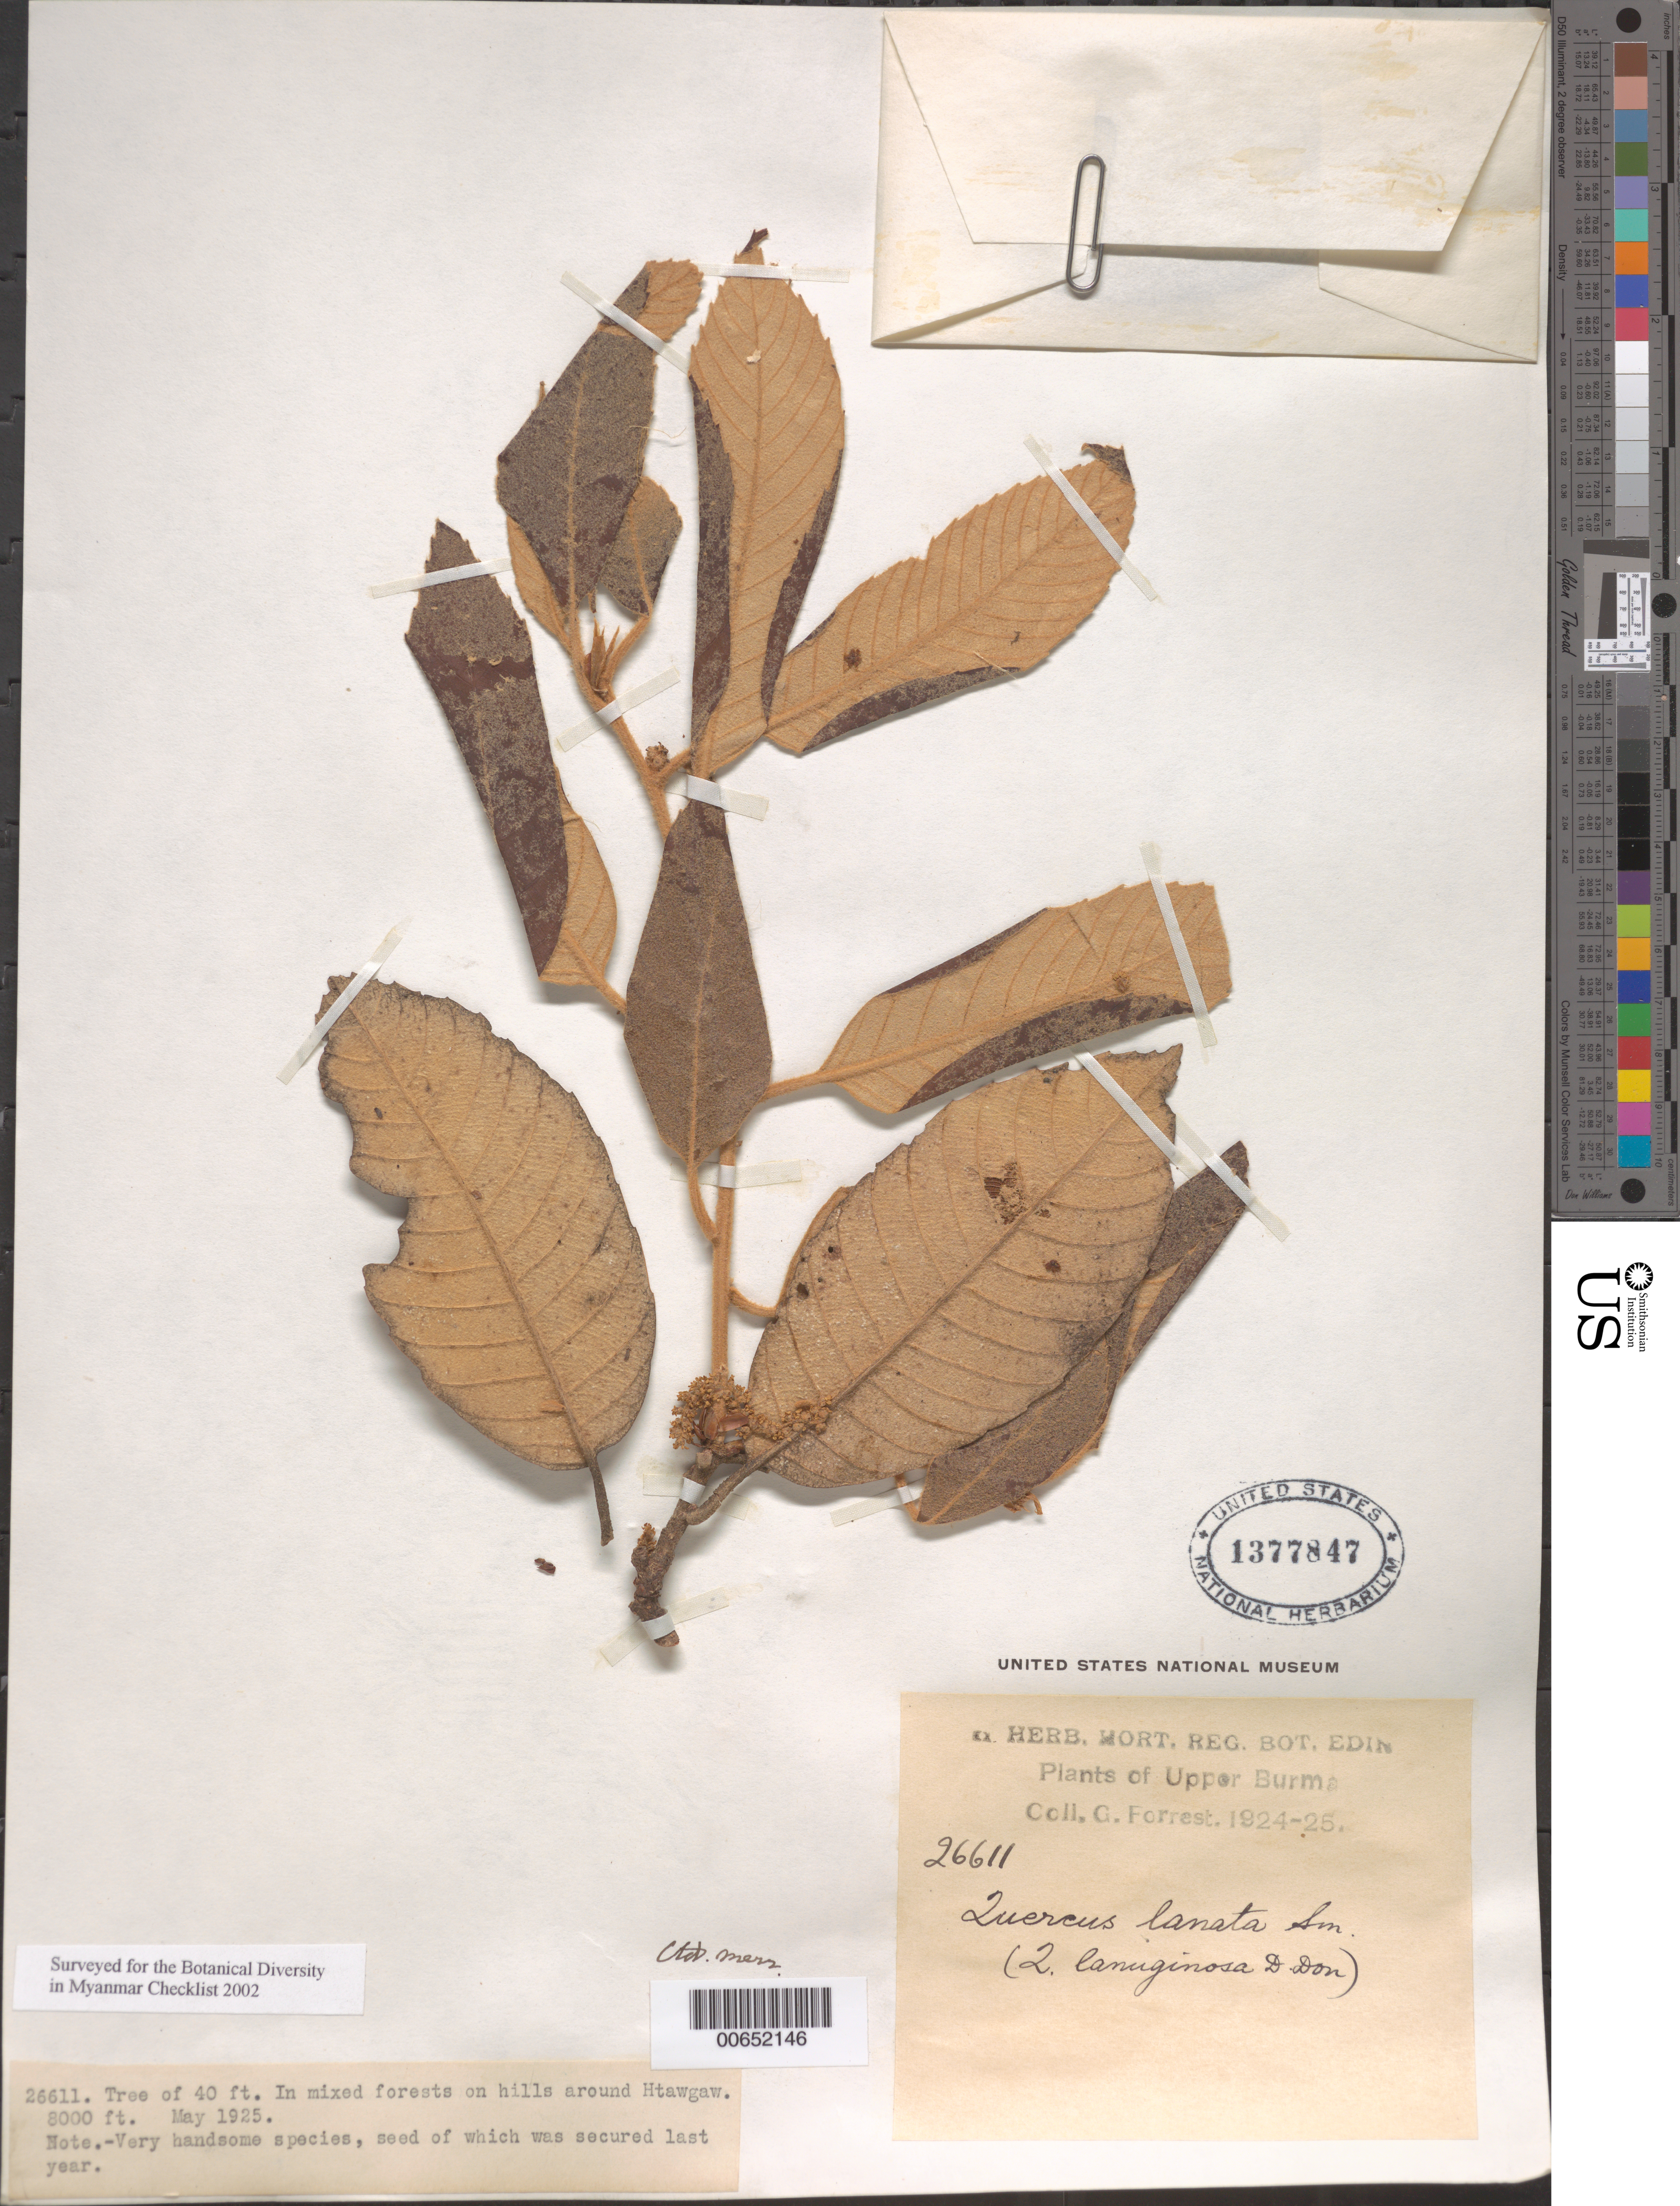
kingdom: Plantae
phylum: Tracheophyta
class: Magnoliopsida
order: Fagales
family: Fagaceae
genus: Quercus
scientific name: Quercus lanata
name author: Small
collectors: G. Forrest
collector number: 26611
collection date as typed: May 1925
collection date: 1925-05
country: Myanmar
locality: Upper Burma, on hills around Htawgaw.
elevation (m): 2438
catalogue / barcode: US 1377847